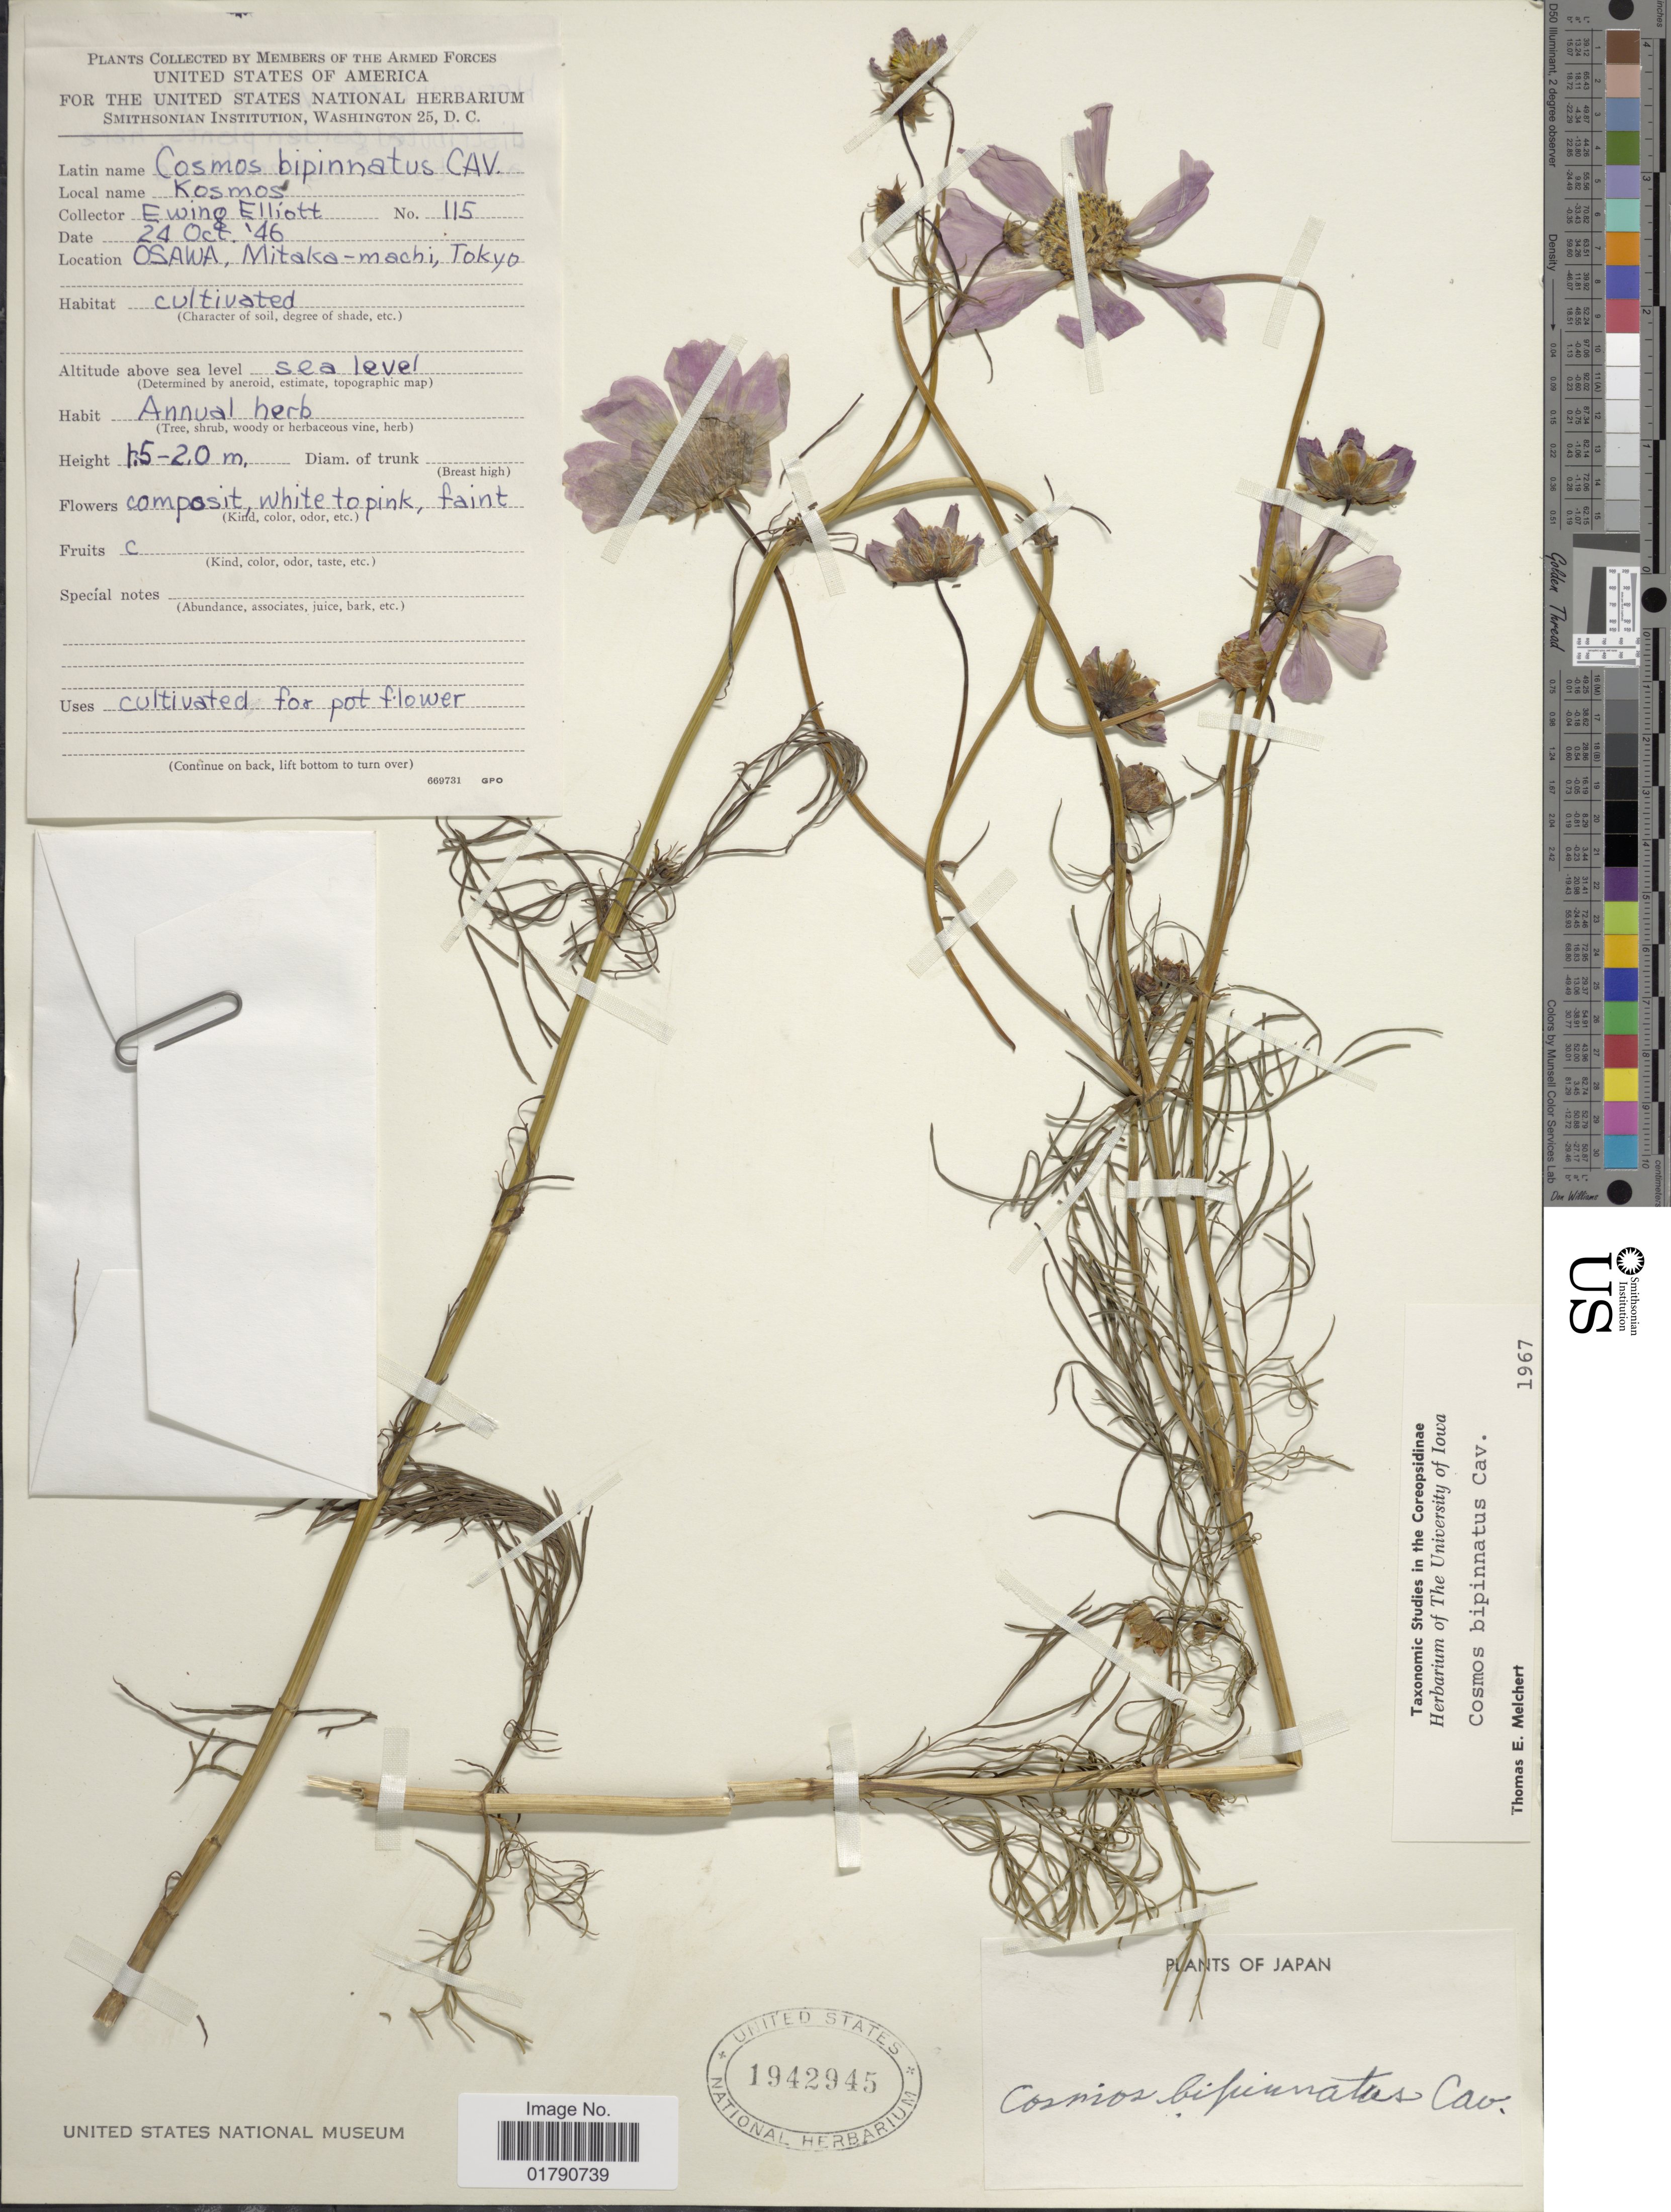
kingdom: Plantae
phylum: Tracheophyta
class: Magnoliopsida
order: Asterales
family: Asteraceae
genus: Cosmos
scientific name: Cosmos bipinnatus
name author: Cav.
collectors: E. Ewing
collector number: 115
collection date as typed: Transcribed d/m/y: 24/10/46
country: Japan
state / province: Tokyo, Federal City of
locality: Osawa, Mitaka-machi, Tokyo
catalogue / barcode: US 1942945